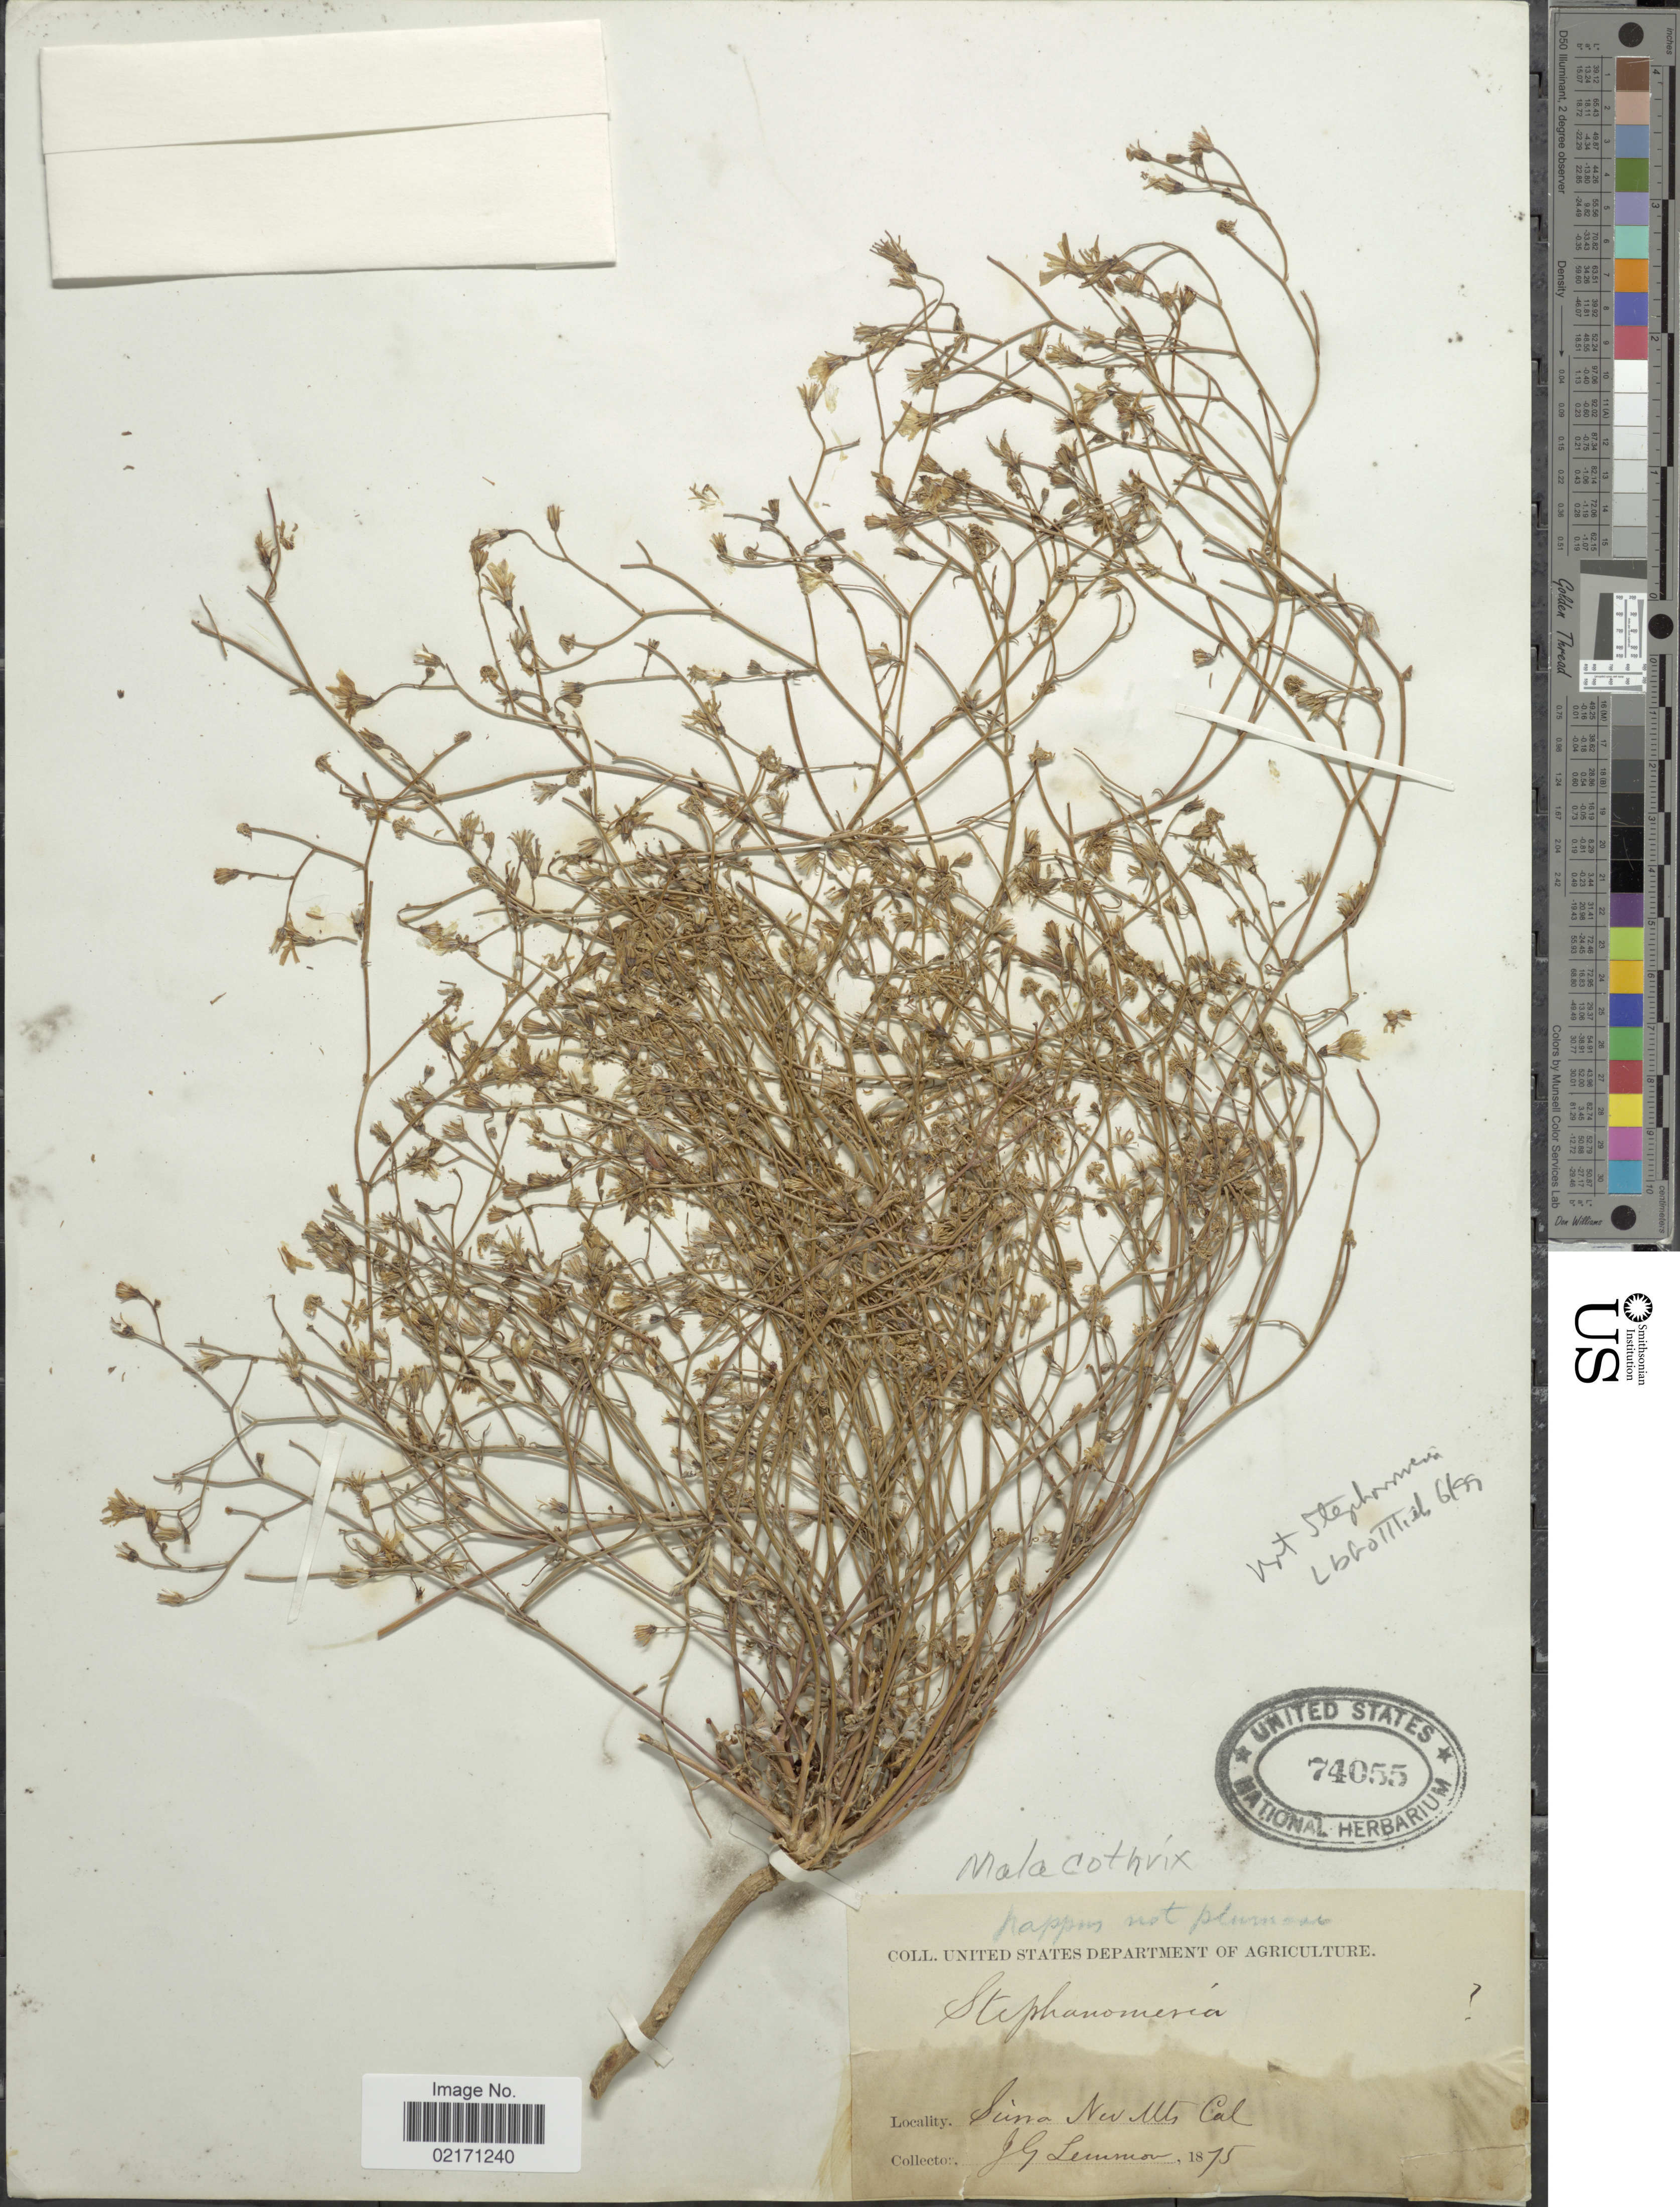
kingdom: Plantae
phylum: Tracheophyta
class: Magnoliopsida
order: Asterales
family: Asteraceae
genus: Malacothrix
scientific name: Malacothrix sp.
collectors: J. Lemmon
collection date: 1875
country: United States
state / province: California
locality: Sierra Nev. Mts Cal.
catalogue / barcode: US 74055